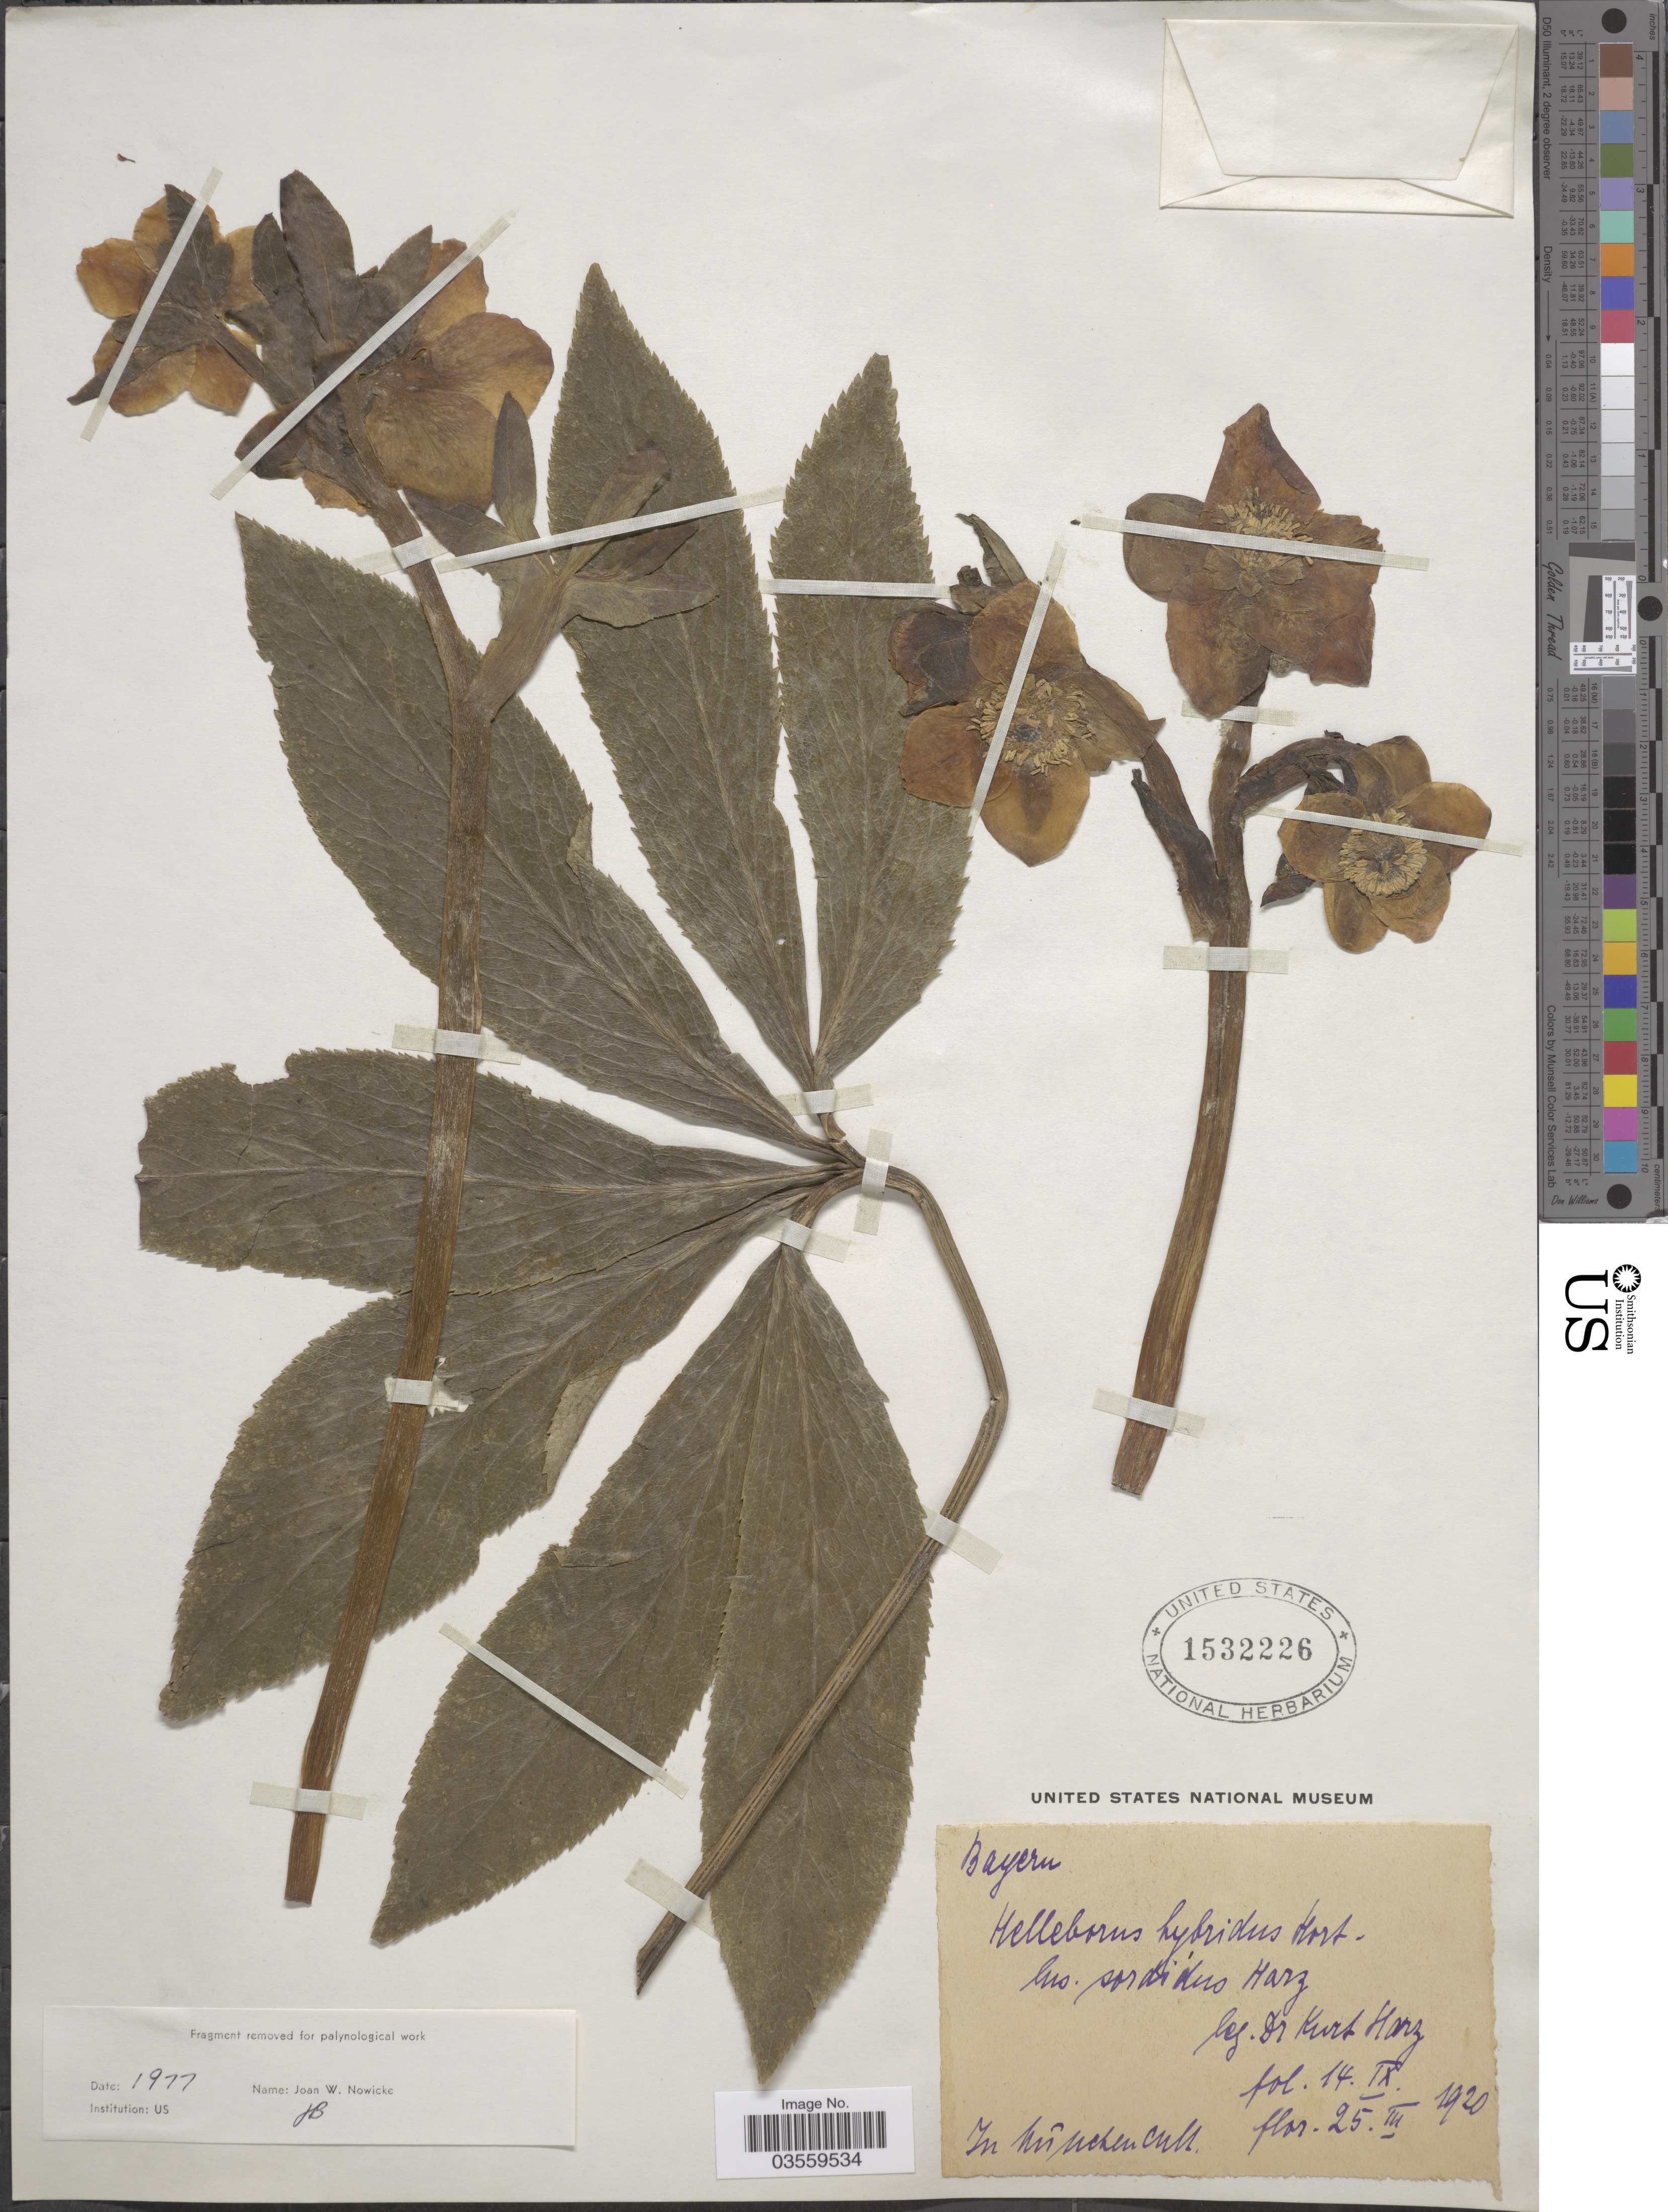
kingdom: Plantae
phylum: Tracheophyta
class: Magnoliopsida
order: Ranunculales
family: Ranunculaceae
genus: Helleborus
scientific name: Helleborus x hybridus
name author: Hort. Vilm.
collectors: K. Harz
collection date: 1920-03-25/1920-09-14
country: Germany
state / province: Bayern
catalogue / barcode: US 1532226